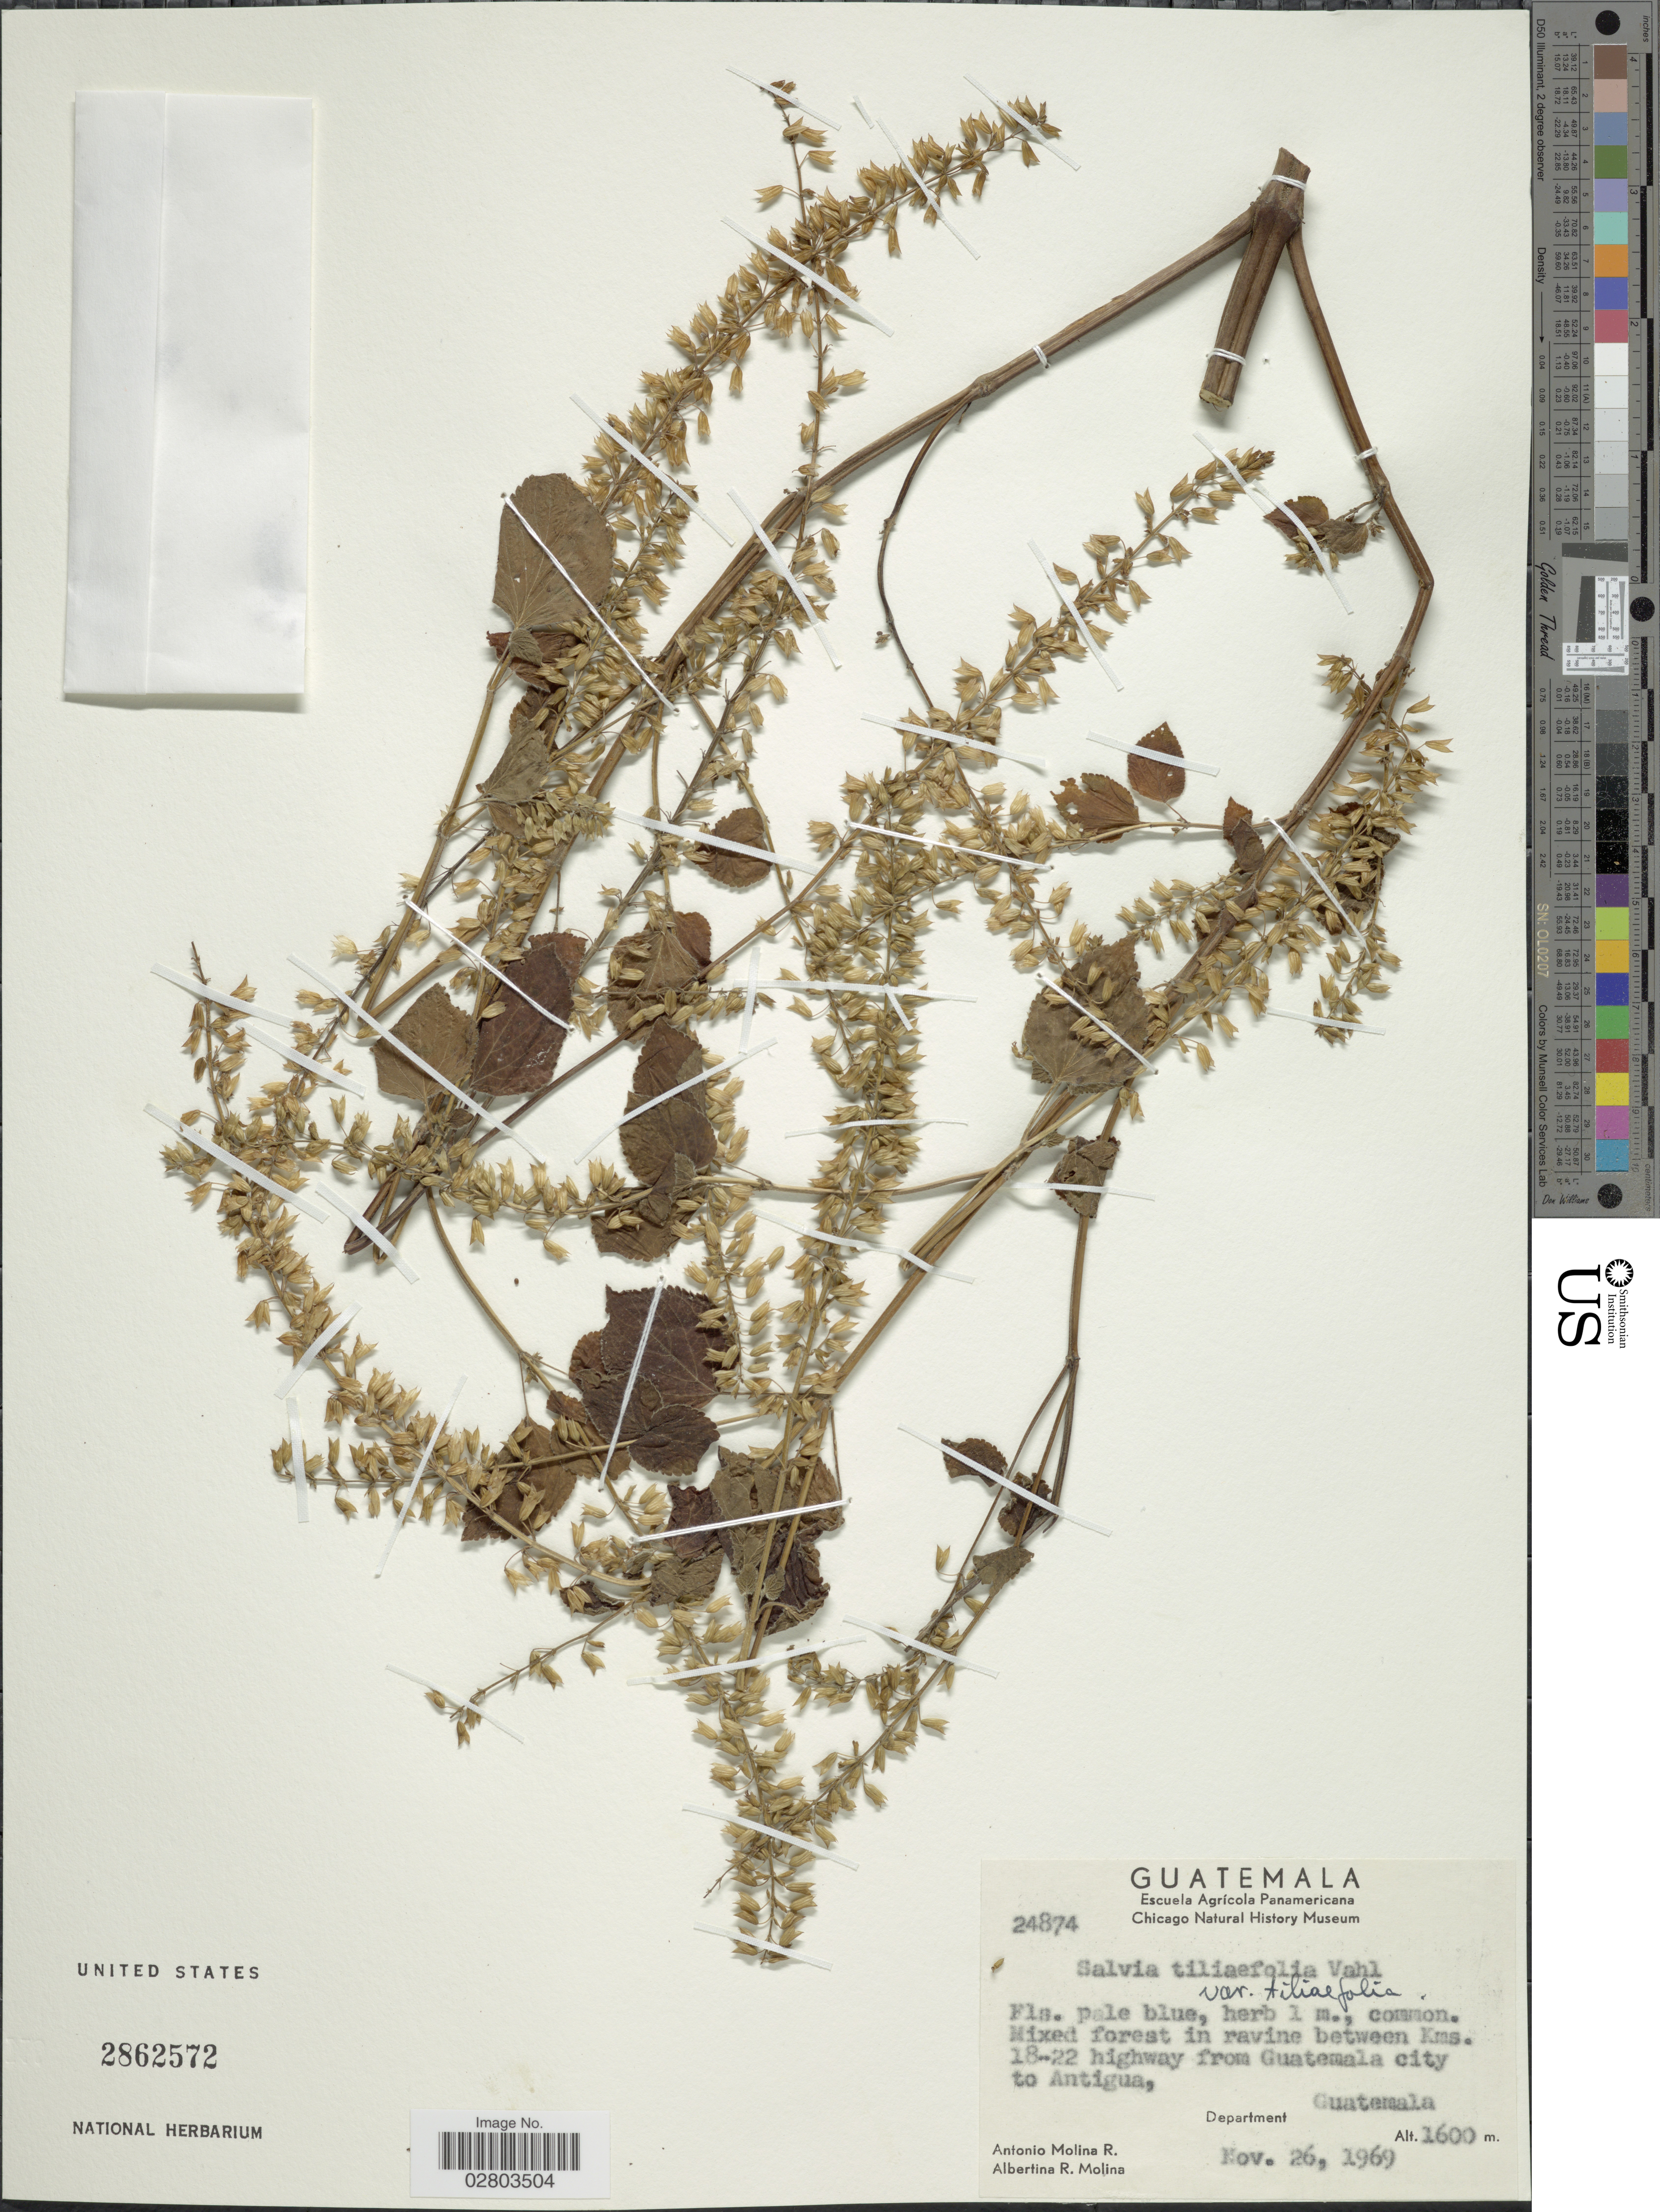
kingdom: Plantae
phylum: Tracheophyta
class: Magnoliopsida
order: Lamiales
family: Lamiaceae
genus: Salvia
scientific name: Salvia tiliifolia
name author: Vahl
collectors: A. Molina R. & A. R. Molina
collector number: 24874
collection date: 1969-11-26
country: Guatemala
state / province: Guatemala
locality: Mixed forest in ravine between Kms. 18-22 highway from Guatamala city to Antigua. Department Guatemala.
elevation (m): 1600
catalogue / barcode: US 2862572